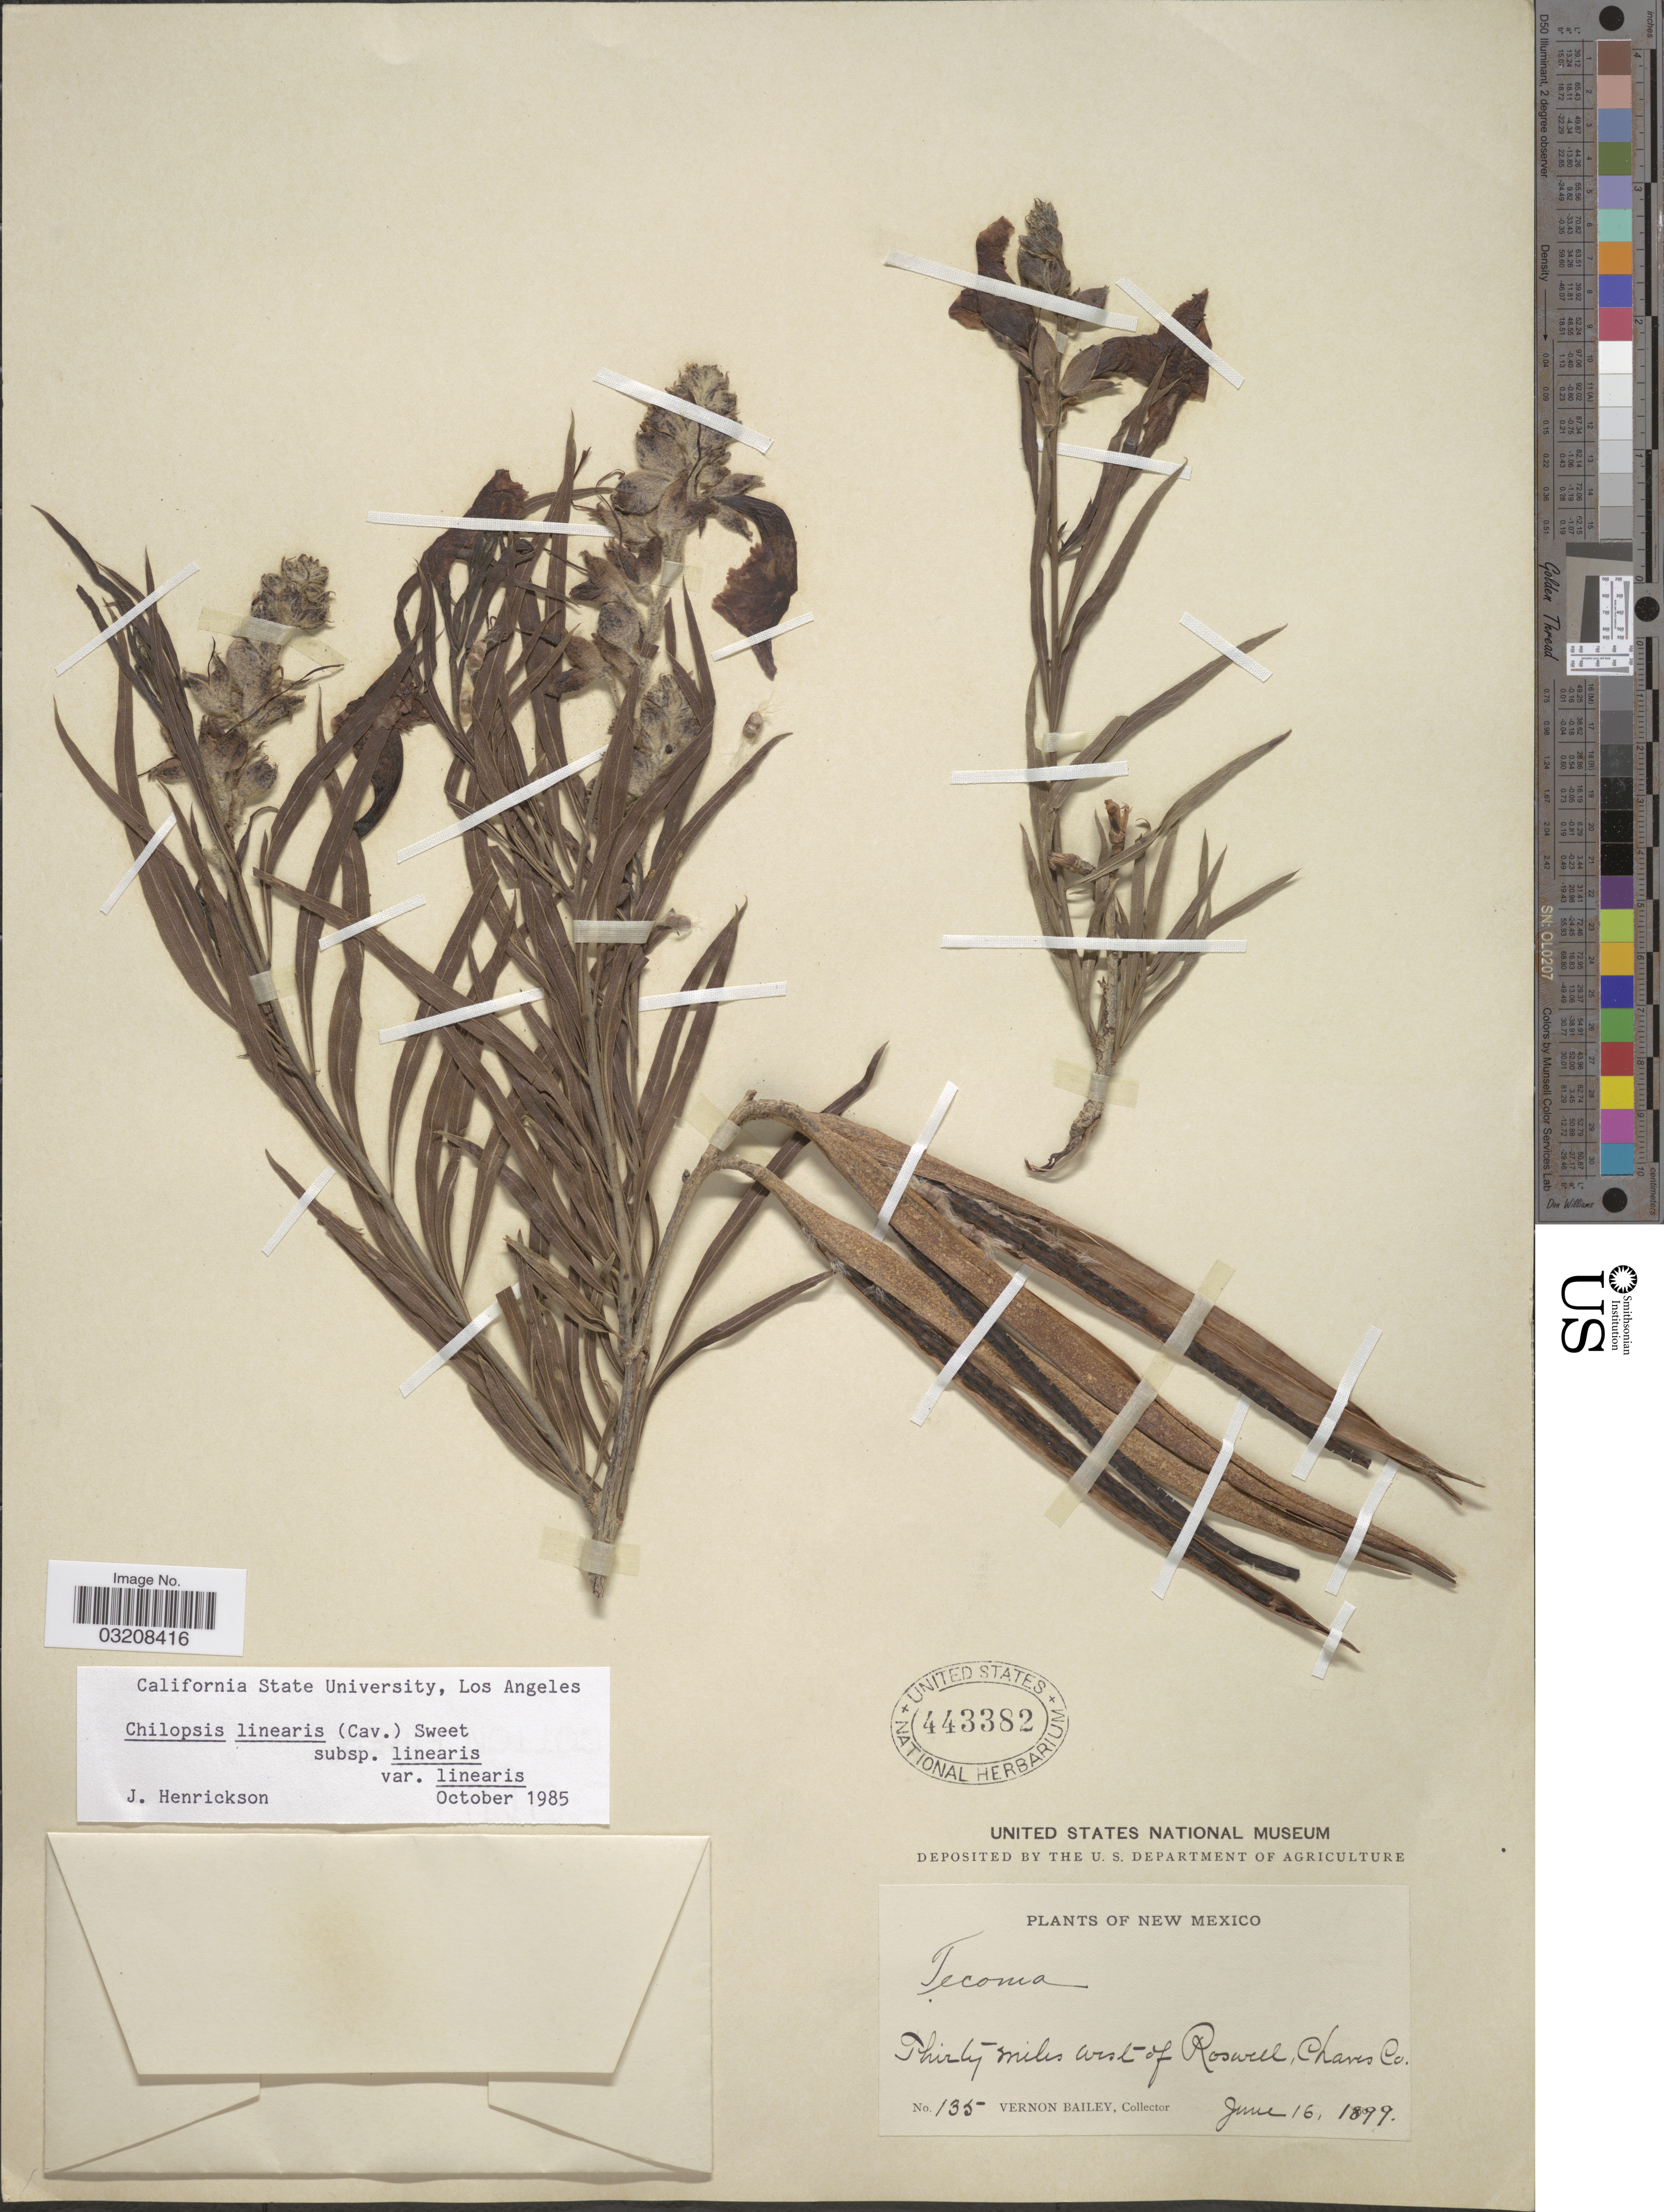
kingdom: Plantae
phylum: Tracheophyta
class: Magnoliopsida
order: Lamiales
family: Bignoniaceae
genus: Chilopsis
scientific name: Chilopsis linearis subsp. linearis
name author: (Cav.) Sweet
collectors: V. O. Bailey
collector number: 135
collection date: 1899-06-16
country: United States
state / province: New Mexico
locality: Thirty miles west of Roswell, Chaves Co.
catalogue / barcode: US 443382